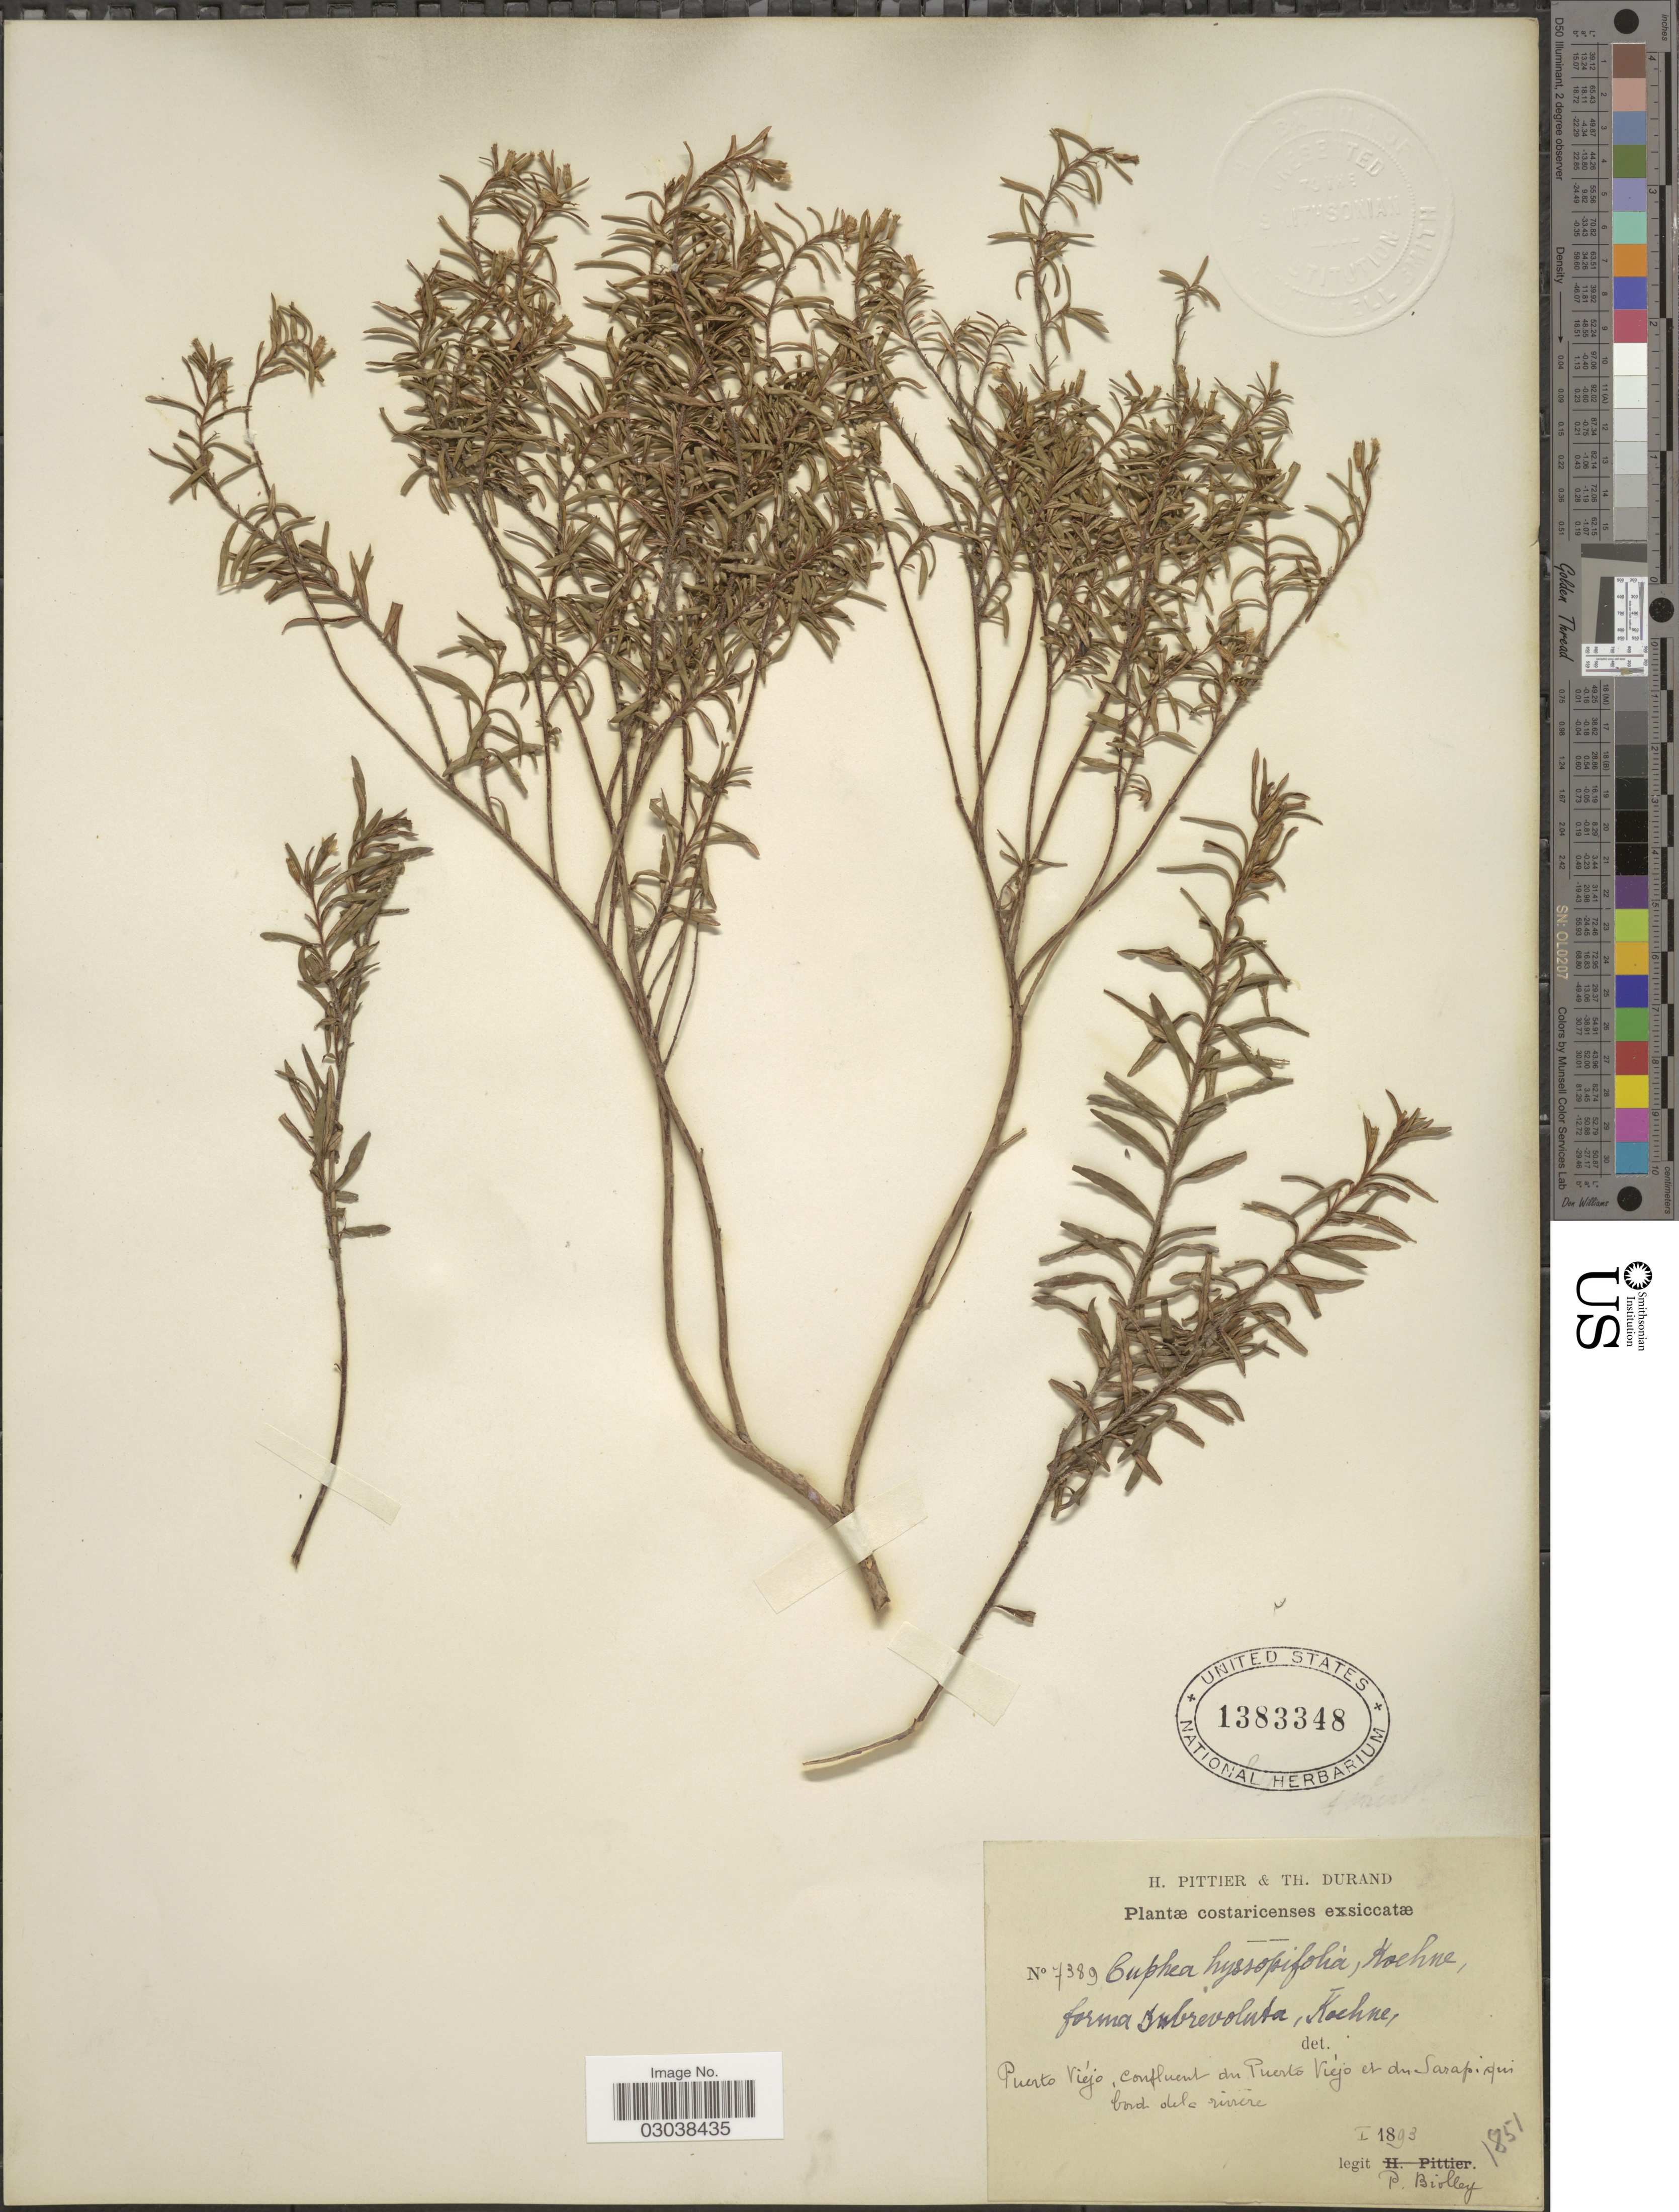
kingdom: Plantae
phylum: Tracheophyta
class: Magnoliopsida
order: Myrtales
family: Lythraceae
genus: Cuphea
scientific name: Cuphea hyssopifolia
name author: Kunth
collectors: P. Biolley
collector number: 7389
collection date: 1893-01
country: Costa Rica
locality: Puerto Viéjo, confluent du Puerto Viéjo et du Sarapiqui bord dela rivière.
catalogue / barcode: US 1383348